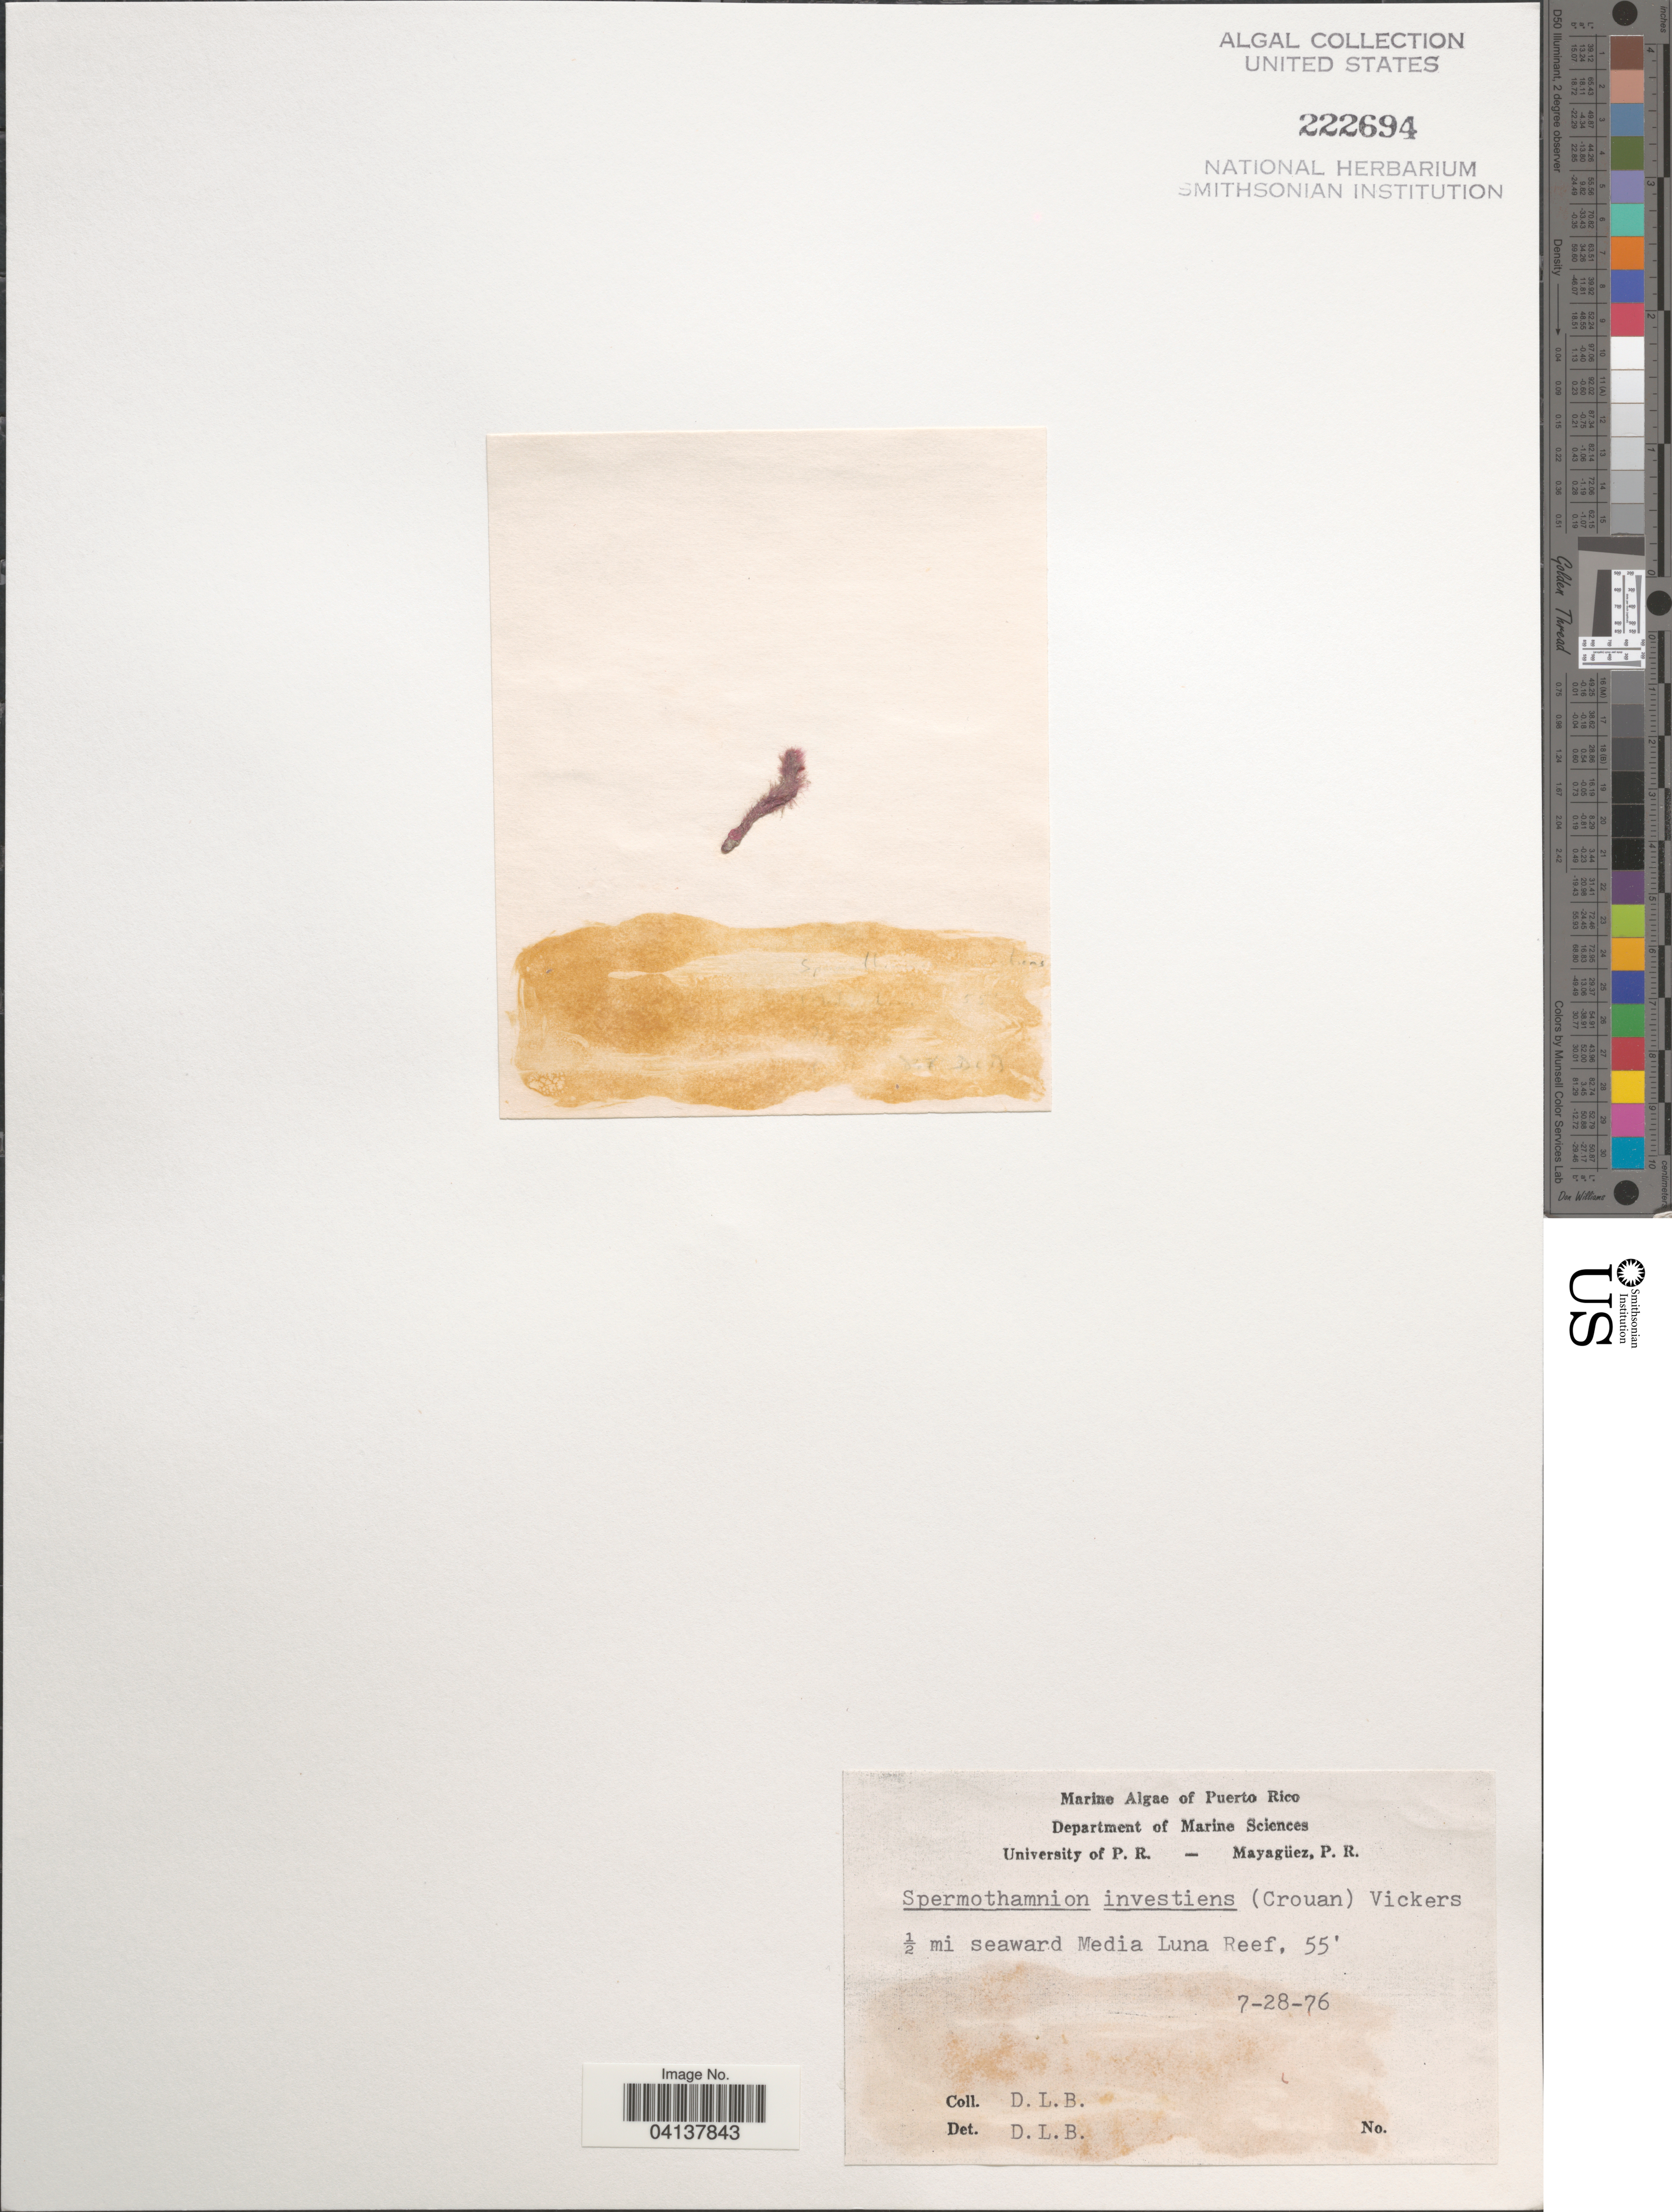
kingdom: Plantae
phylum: Rhodophyta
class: Florideophyceae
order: Ceramiales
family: Wrangeliaceae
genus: Spermothamnion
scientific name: Spermothamnion investiens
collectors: D. L. B.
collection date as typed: Transcribed d/m/y: 28/7/76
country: Puerto Rico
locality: ½ mi seaward Media Luna Reef.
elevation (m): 17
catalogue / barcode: US 222694